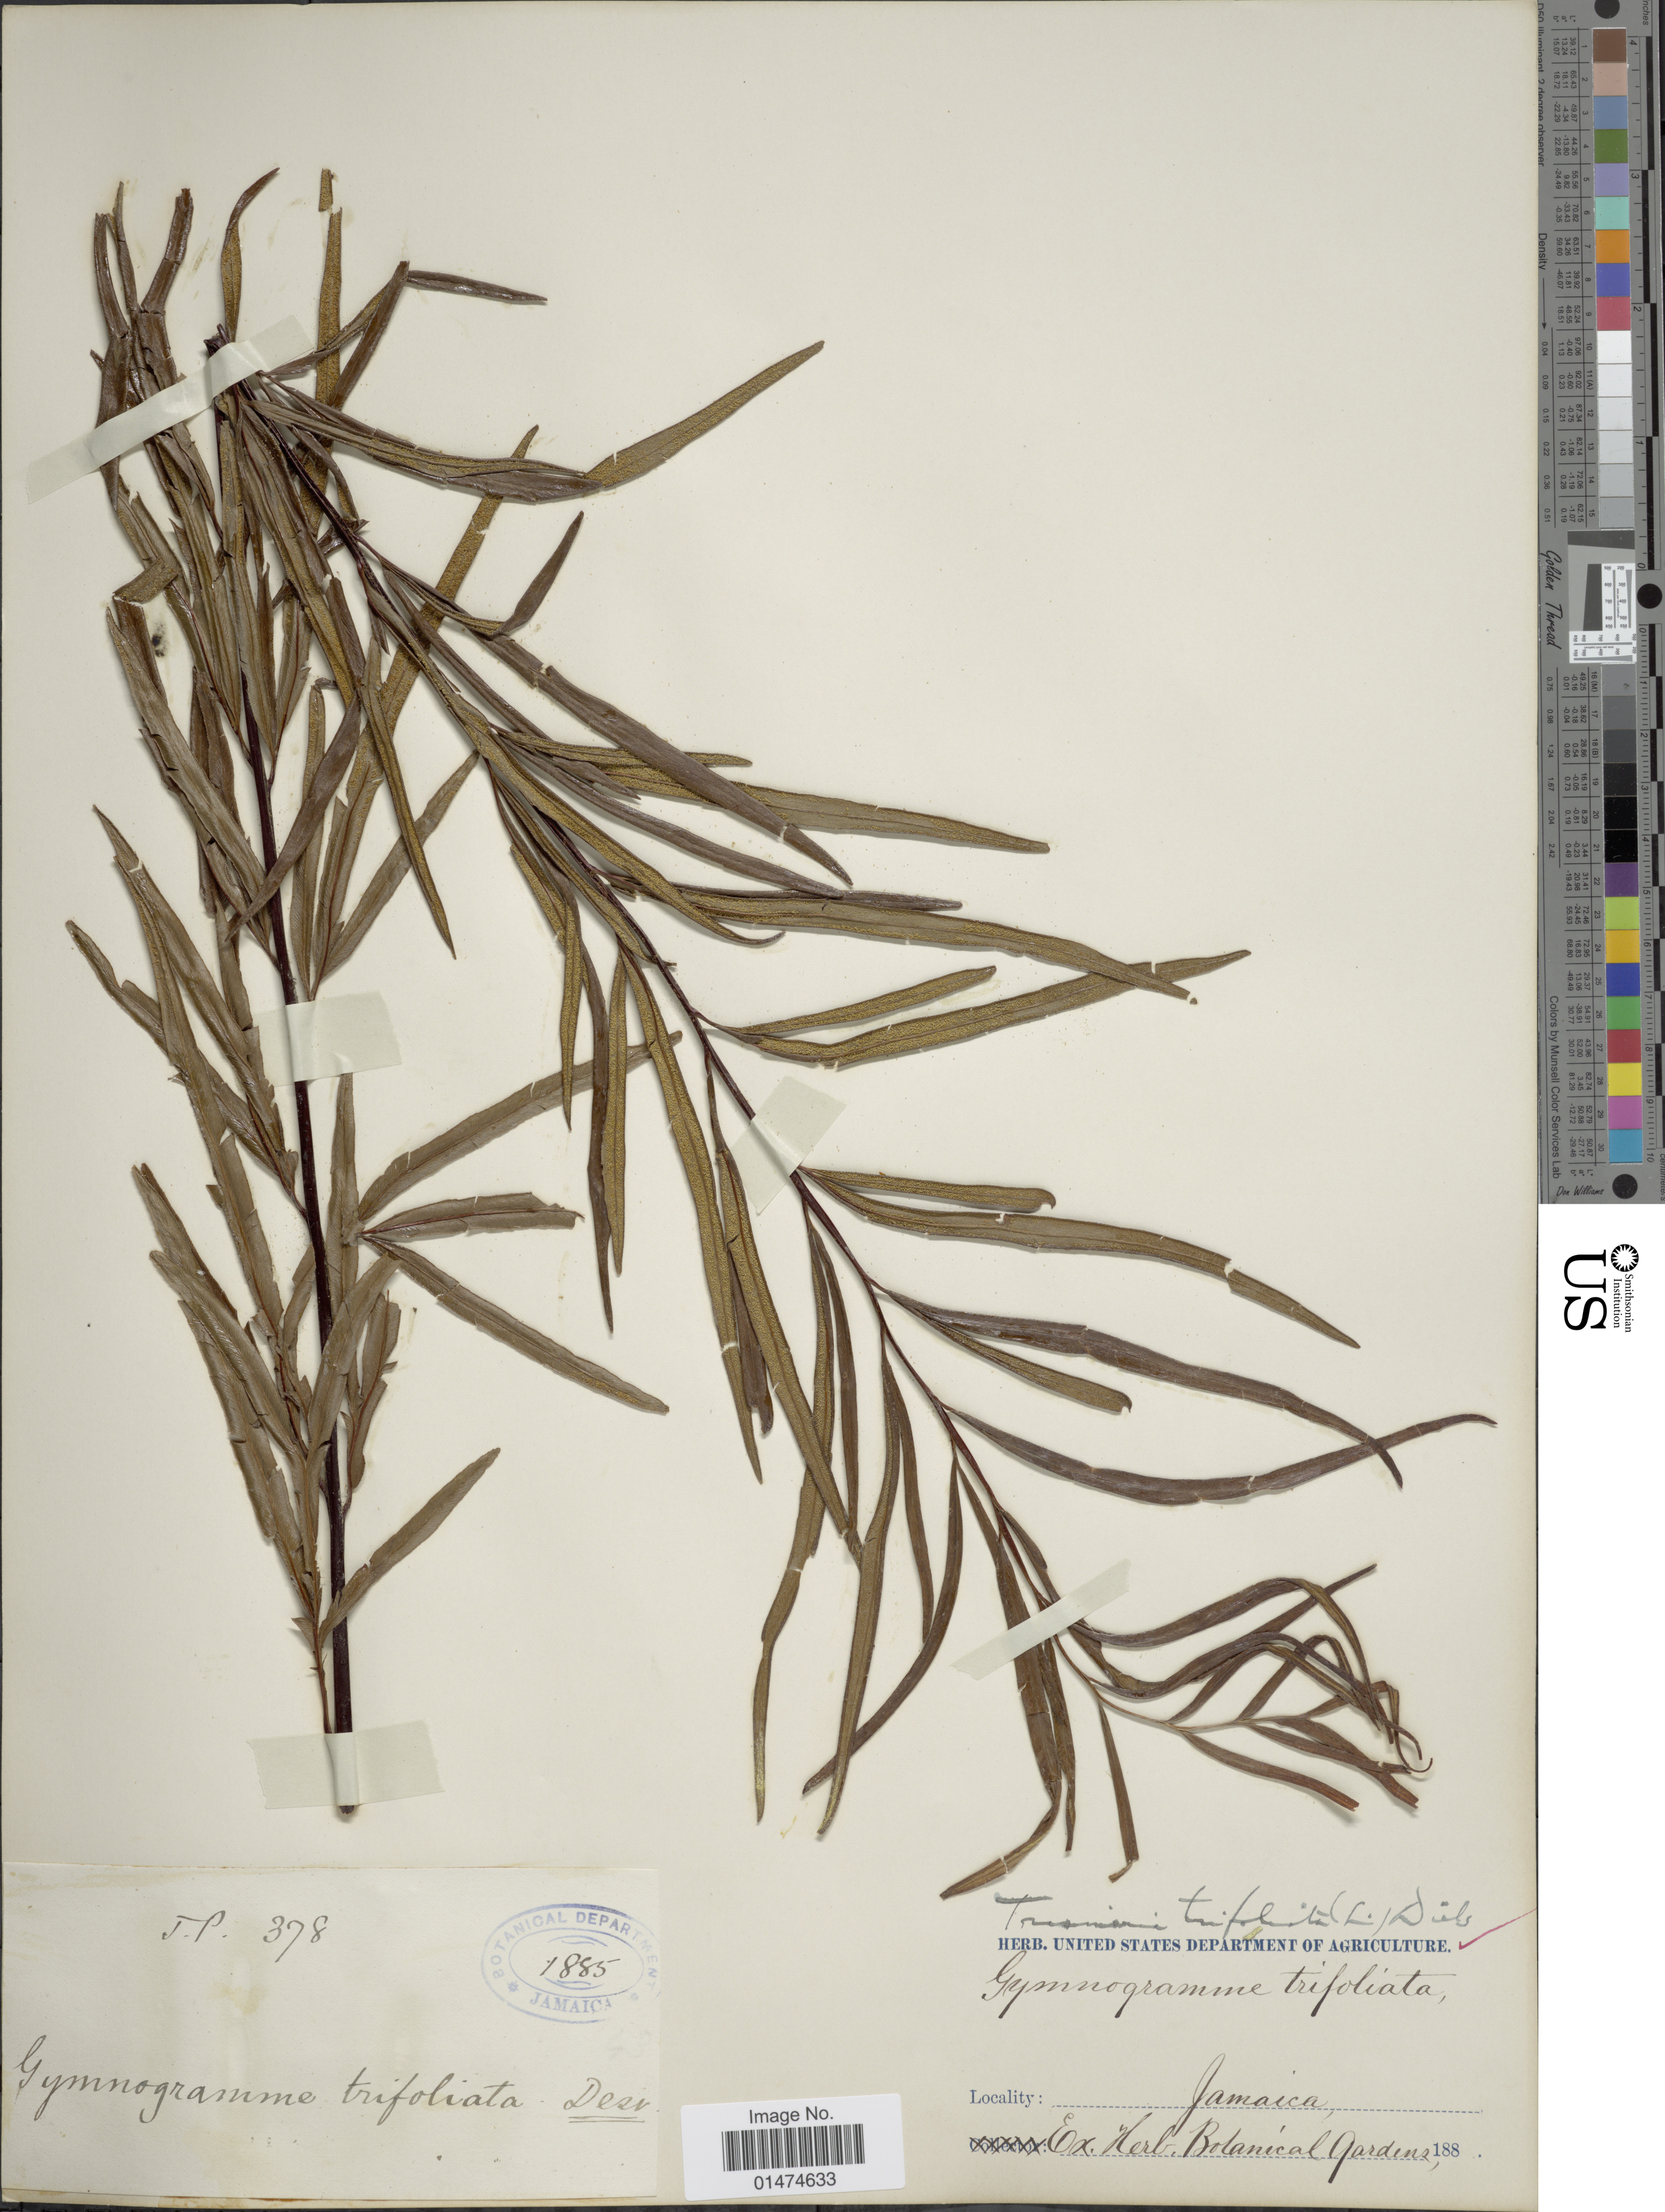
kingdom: Plantae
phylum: Tracheophyta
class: Polypodiopsida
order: Polypodiales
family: Pteridaceae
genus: Pityrogramma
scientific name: Pityrogramma trifoliata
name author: (L.) R.M. Tryon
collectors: J. P.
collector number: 378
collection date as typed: Transcribed d/m/y: //188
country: Jamaica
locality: Jamaica